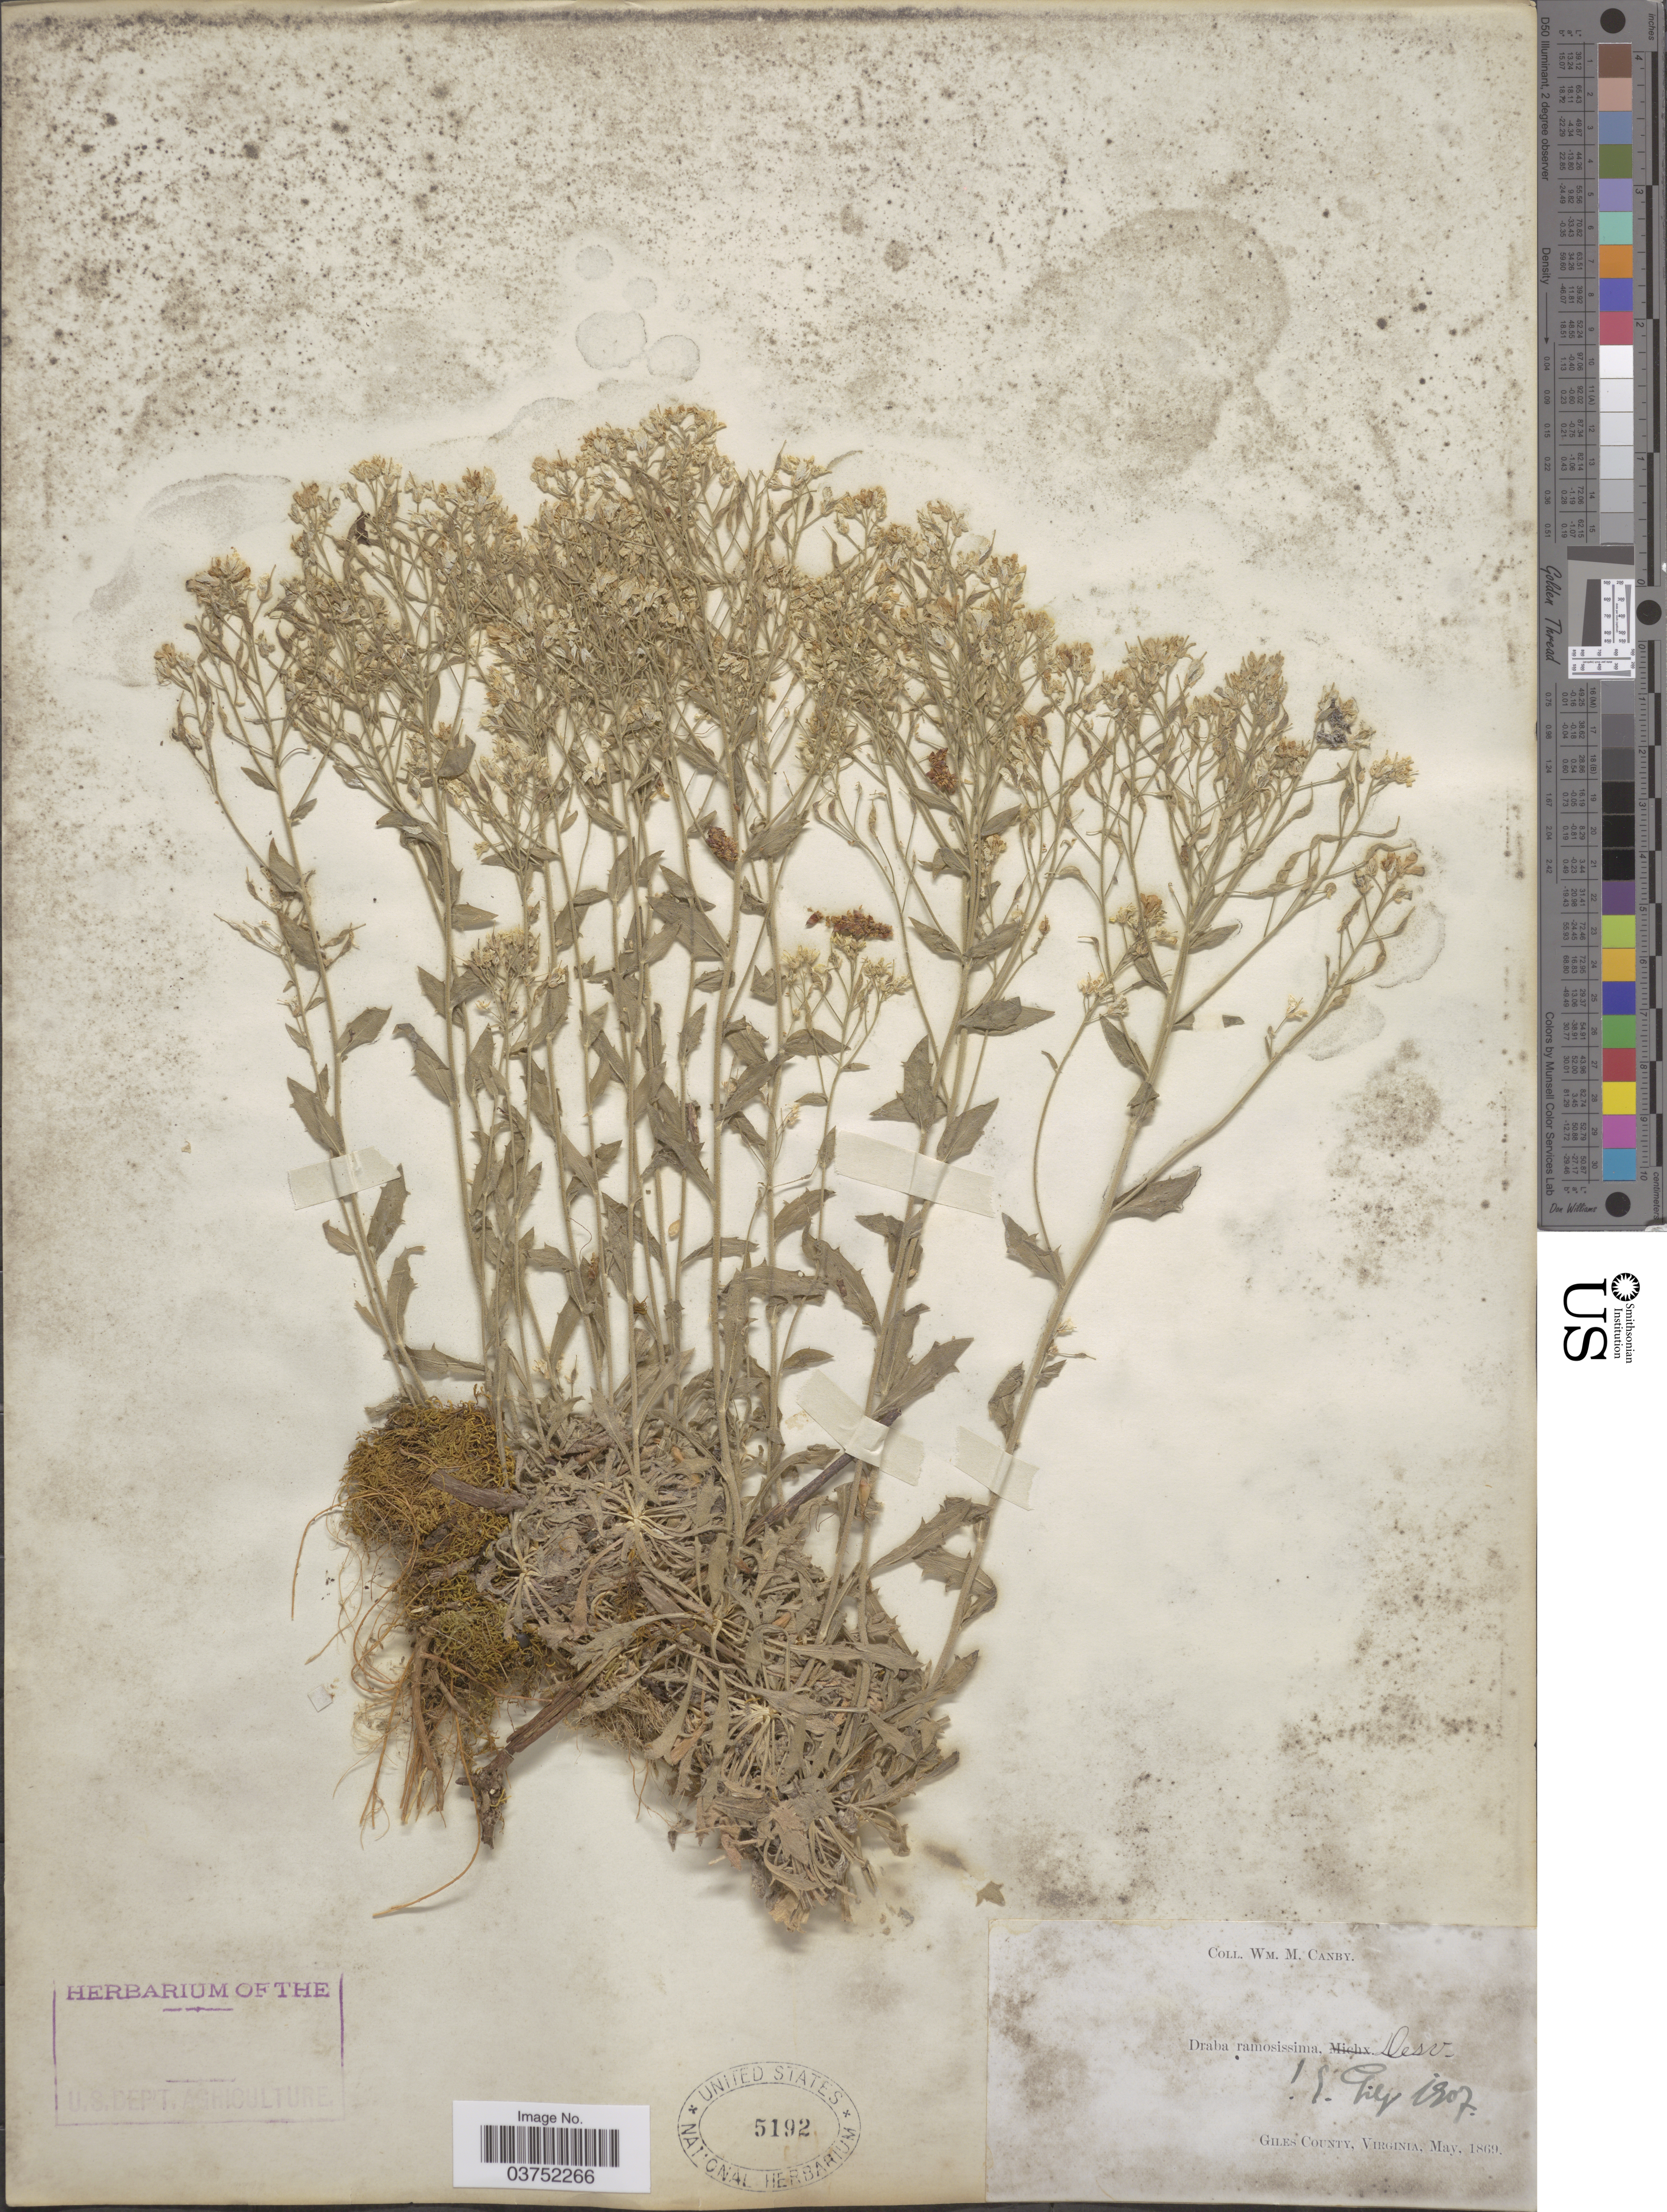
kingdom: Plantae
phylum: Tracheophyta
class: Magnoliopsida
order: Brassicales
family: Brassicaceae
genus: Draba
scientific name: Draba ramosissima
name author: Desv.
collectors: W. Canby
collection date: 1869-05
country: United States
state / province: Virginia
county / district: Giles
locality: Giles County.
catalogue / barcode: US 5192